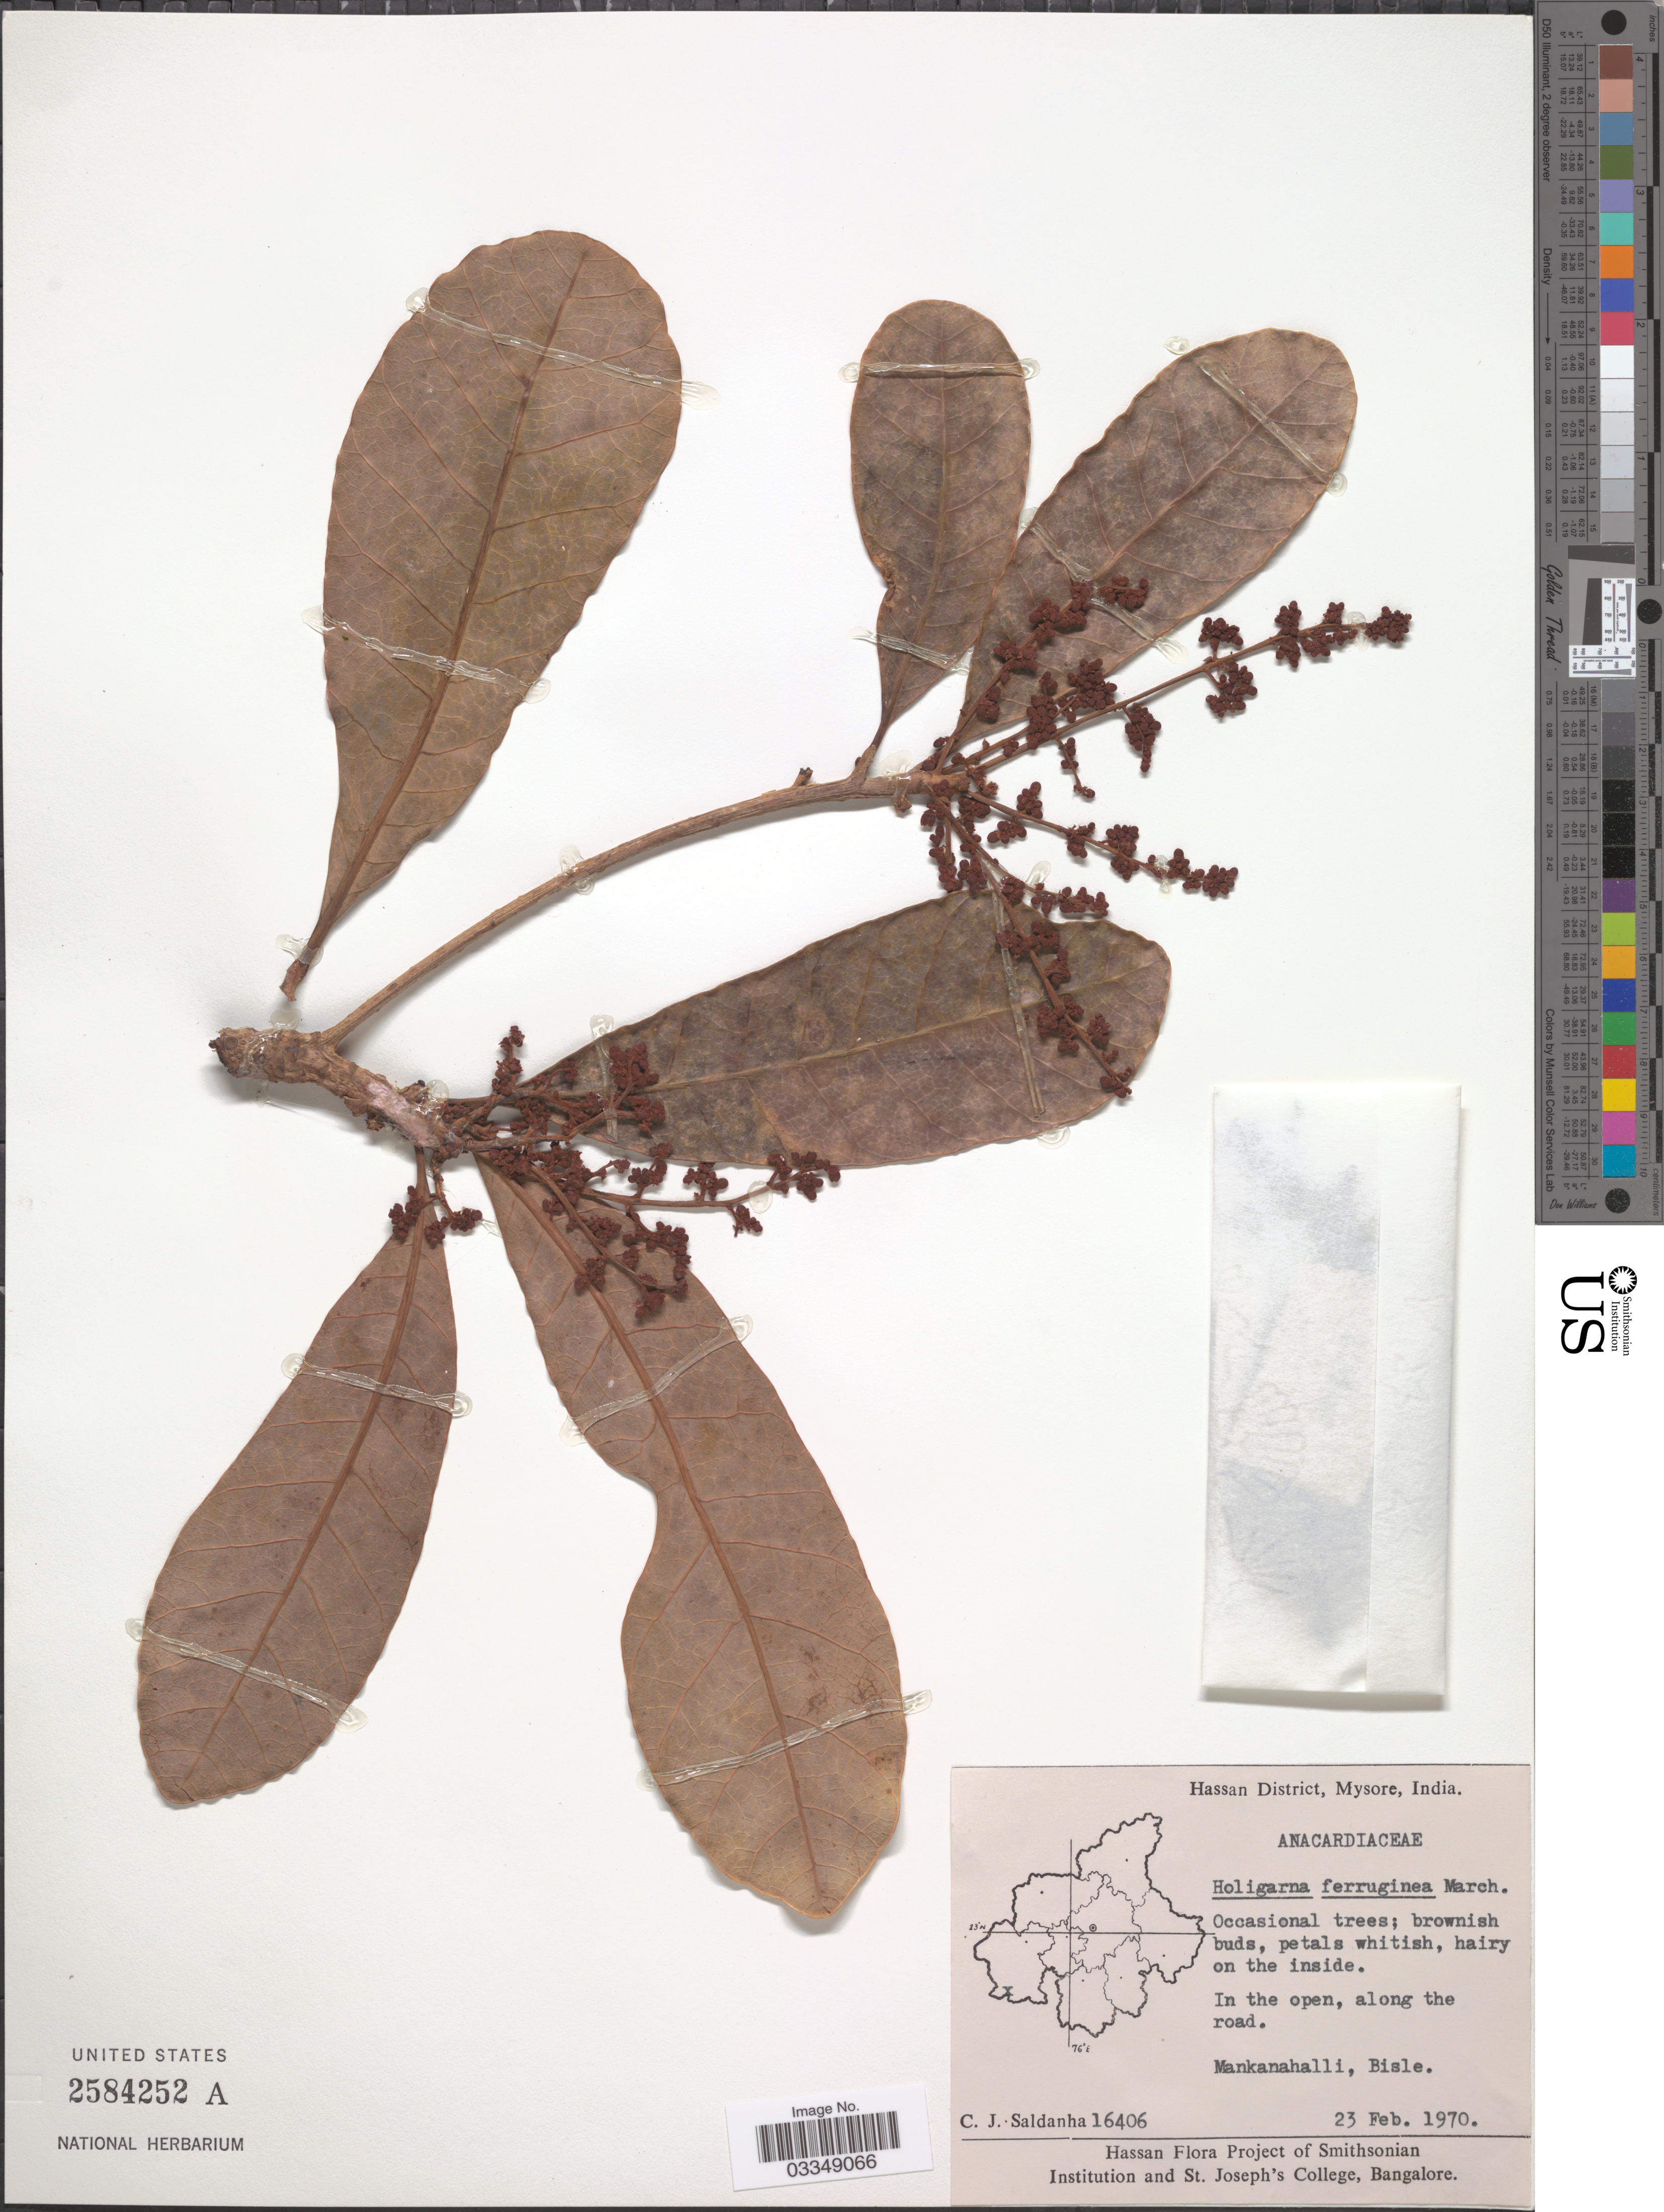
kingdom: Plantae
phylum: Tracheophyta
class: Magnoliopsida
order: Sapindales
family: Anacardiaceae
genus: Holigarna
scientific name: Holigarna ferruginea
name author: Marchand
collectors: C. J. Saldanha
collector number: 16406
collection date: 1970-02-23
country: India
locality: Hassan District, Mysore. Along the road. Mankanahalli, Bisle.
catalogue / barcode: US 2584252A